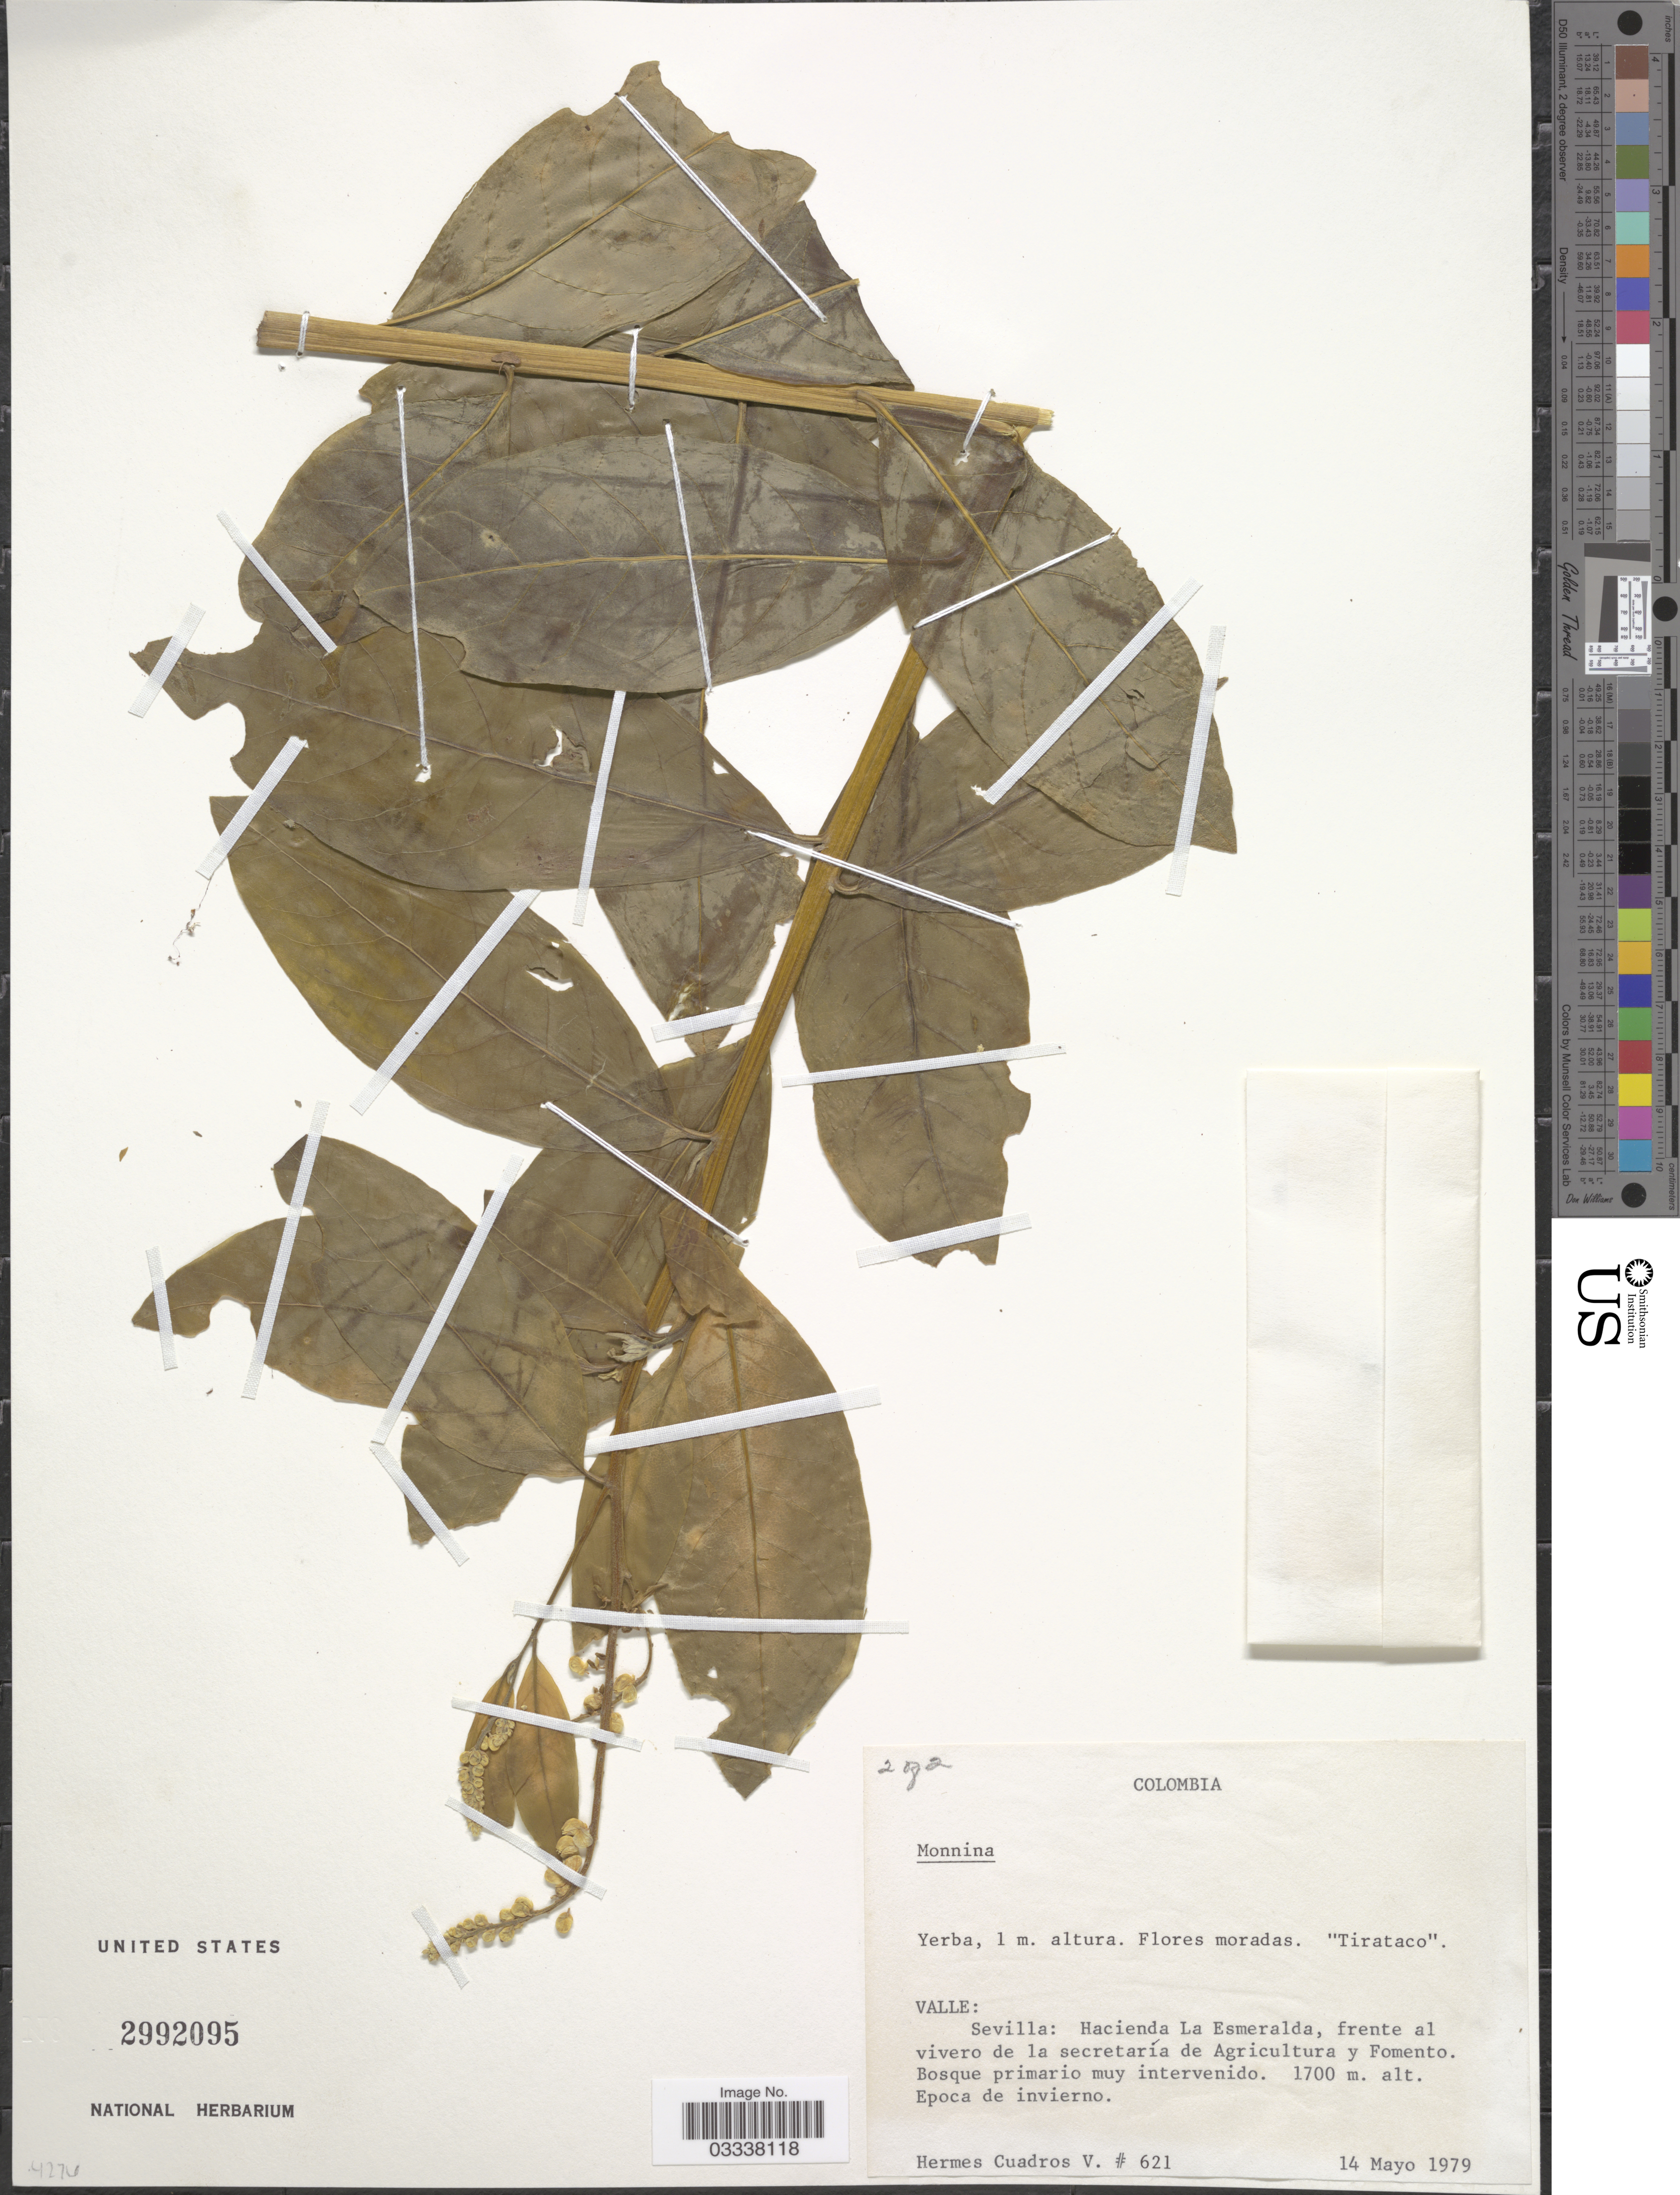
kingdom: Plantae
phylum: Tracheophyta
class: Magnoliopsida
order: Fabales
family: Polygalaceae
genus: Monnina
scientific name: Monnina sp.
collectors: H. Cuadros V.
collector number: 621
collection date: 1979-05-14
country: Colombia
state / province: Valle del Cauca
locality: Valle: Sevilla: Hacienda La Esmeralda, frente al vivero de la secretaría de Agricultura y Fomento.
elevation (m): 1700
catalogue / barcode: US 2992095